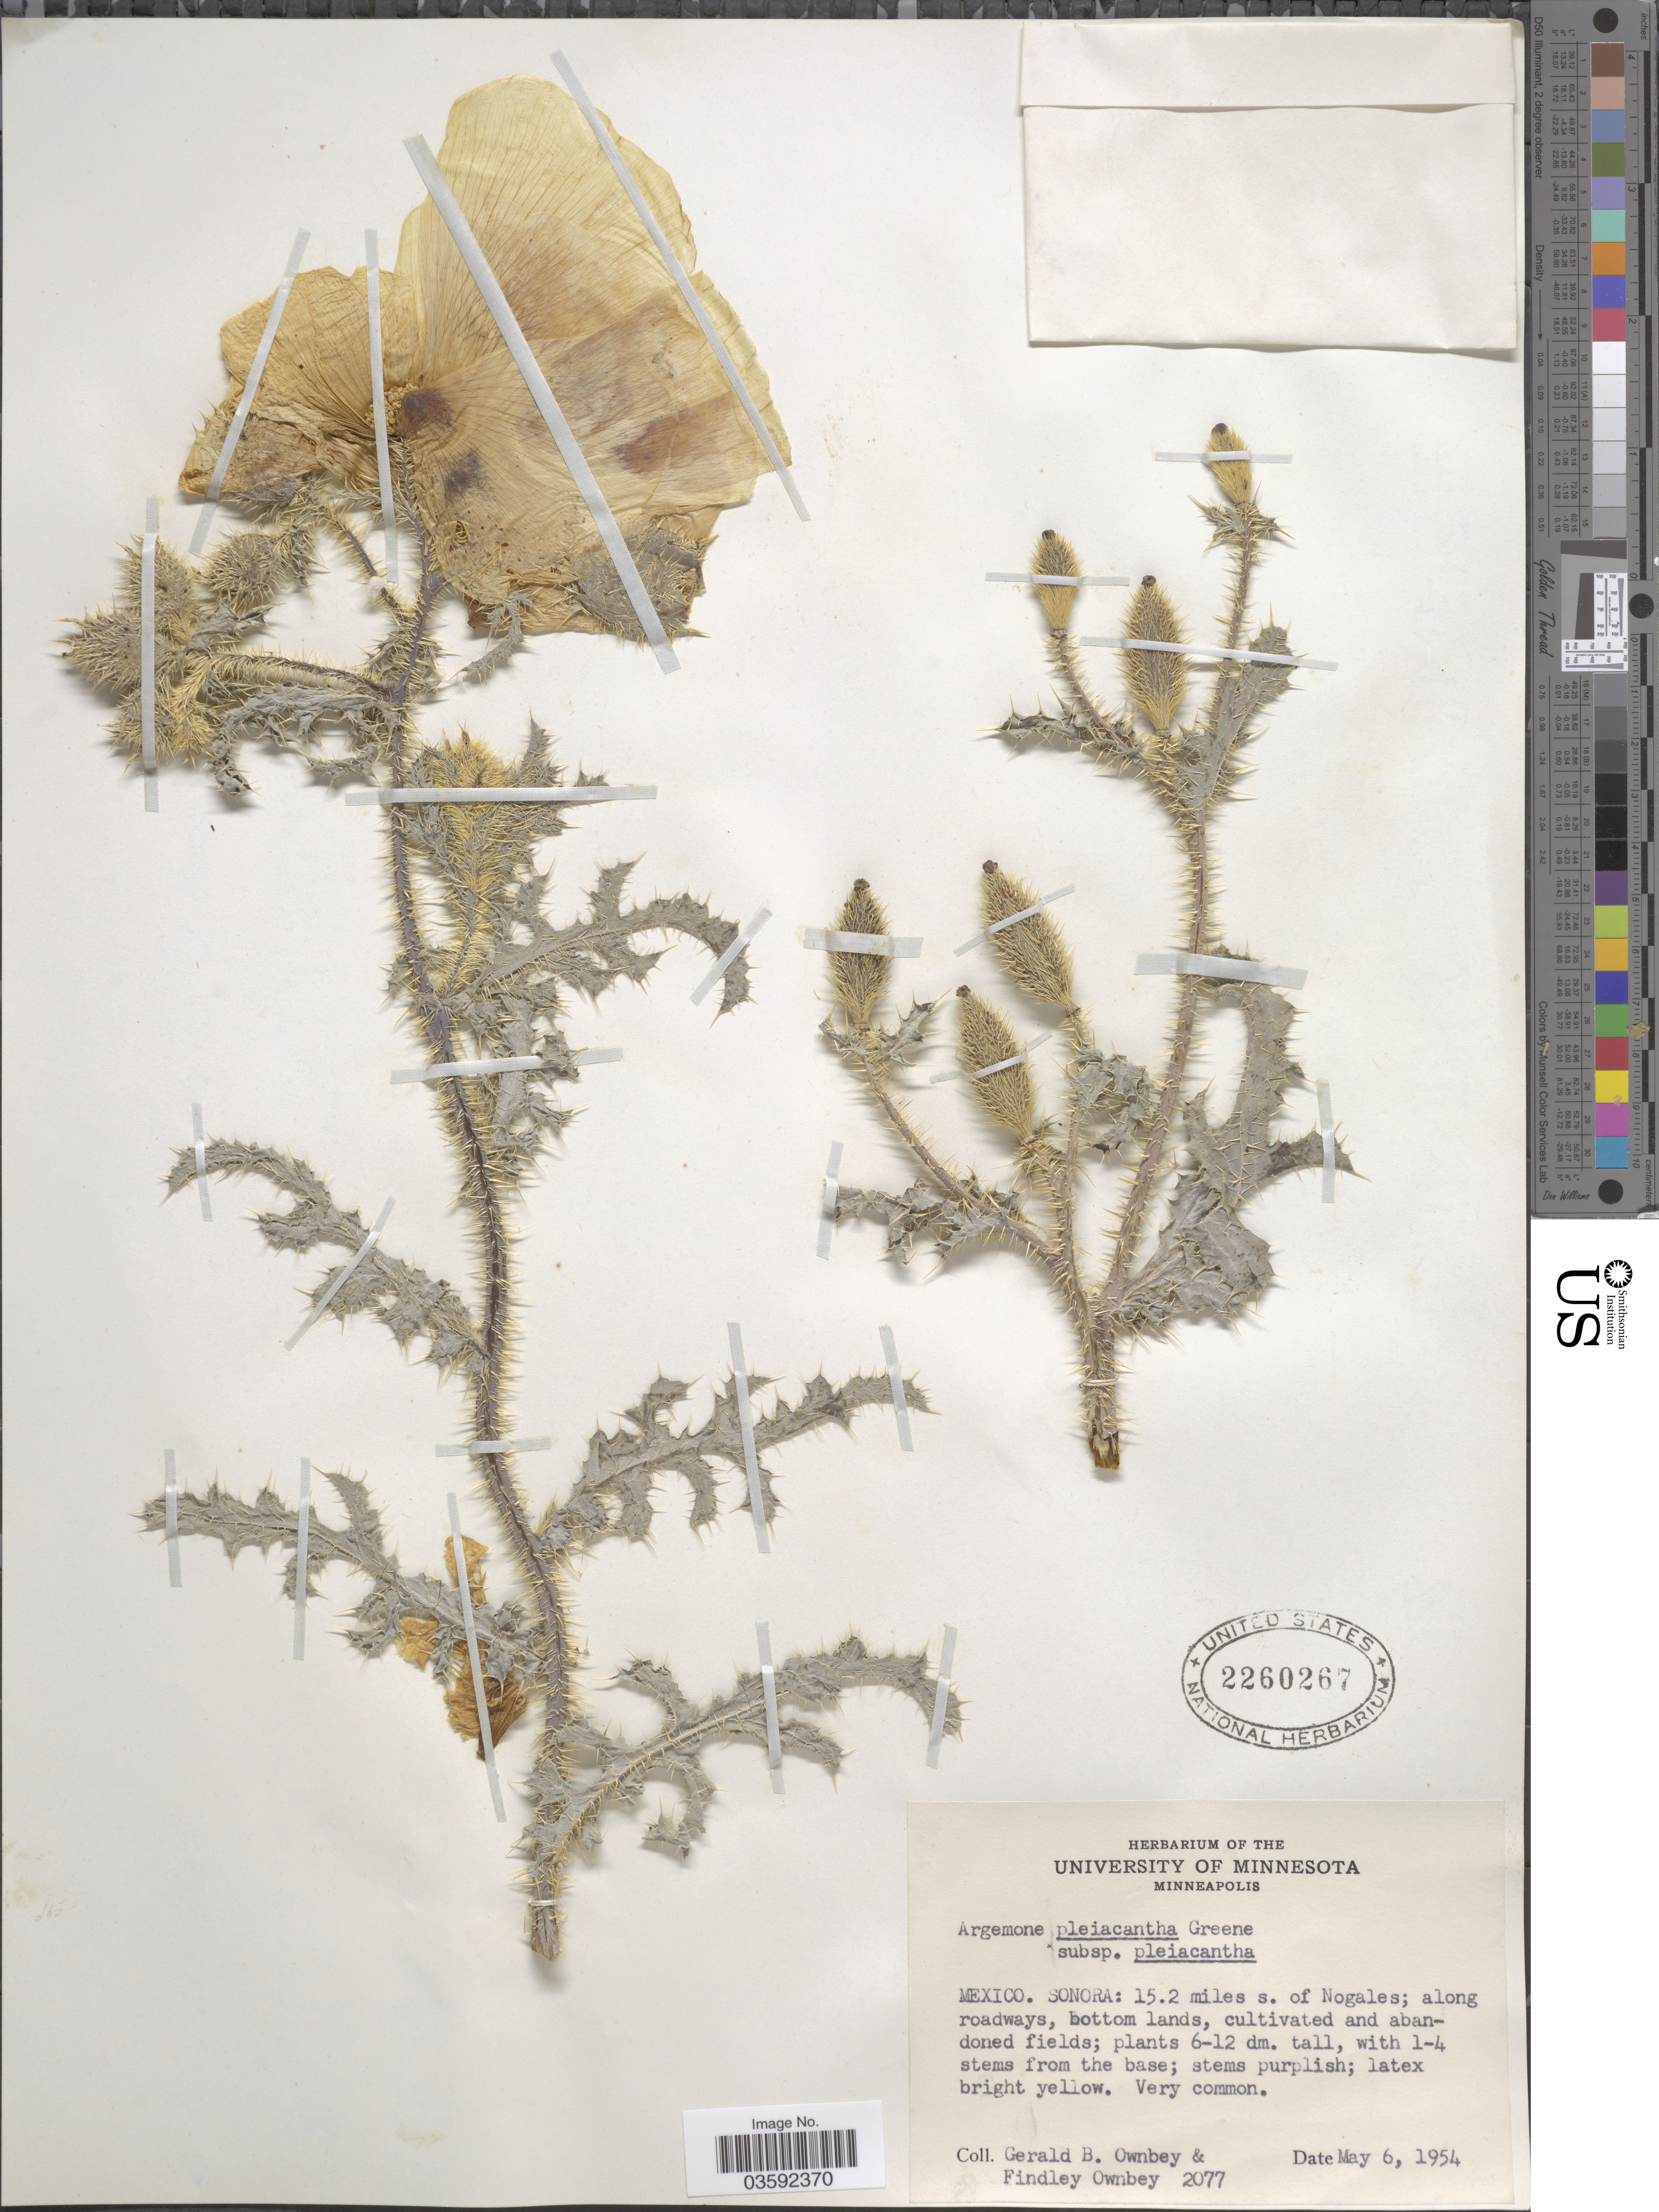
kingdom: Plantae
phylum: Tracheophyta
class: Magnoliopsida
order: Ranunculales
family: Papaveraceae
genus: Argemone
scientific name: Argemone pleiacantha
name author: Greene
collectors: G. B. Ownbey & F. Ownbey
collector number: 2077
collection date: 1954-05-06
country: Mexico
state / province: Sonora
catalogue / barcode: US 2260267